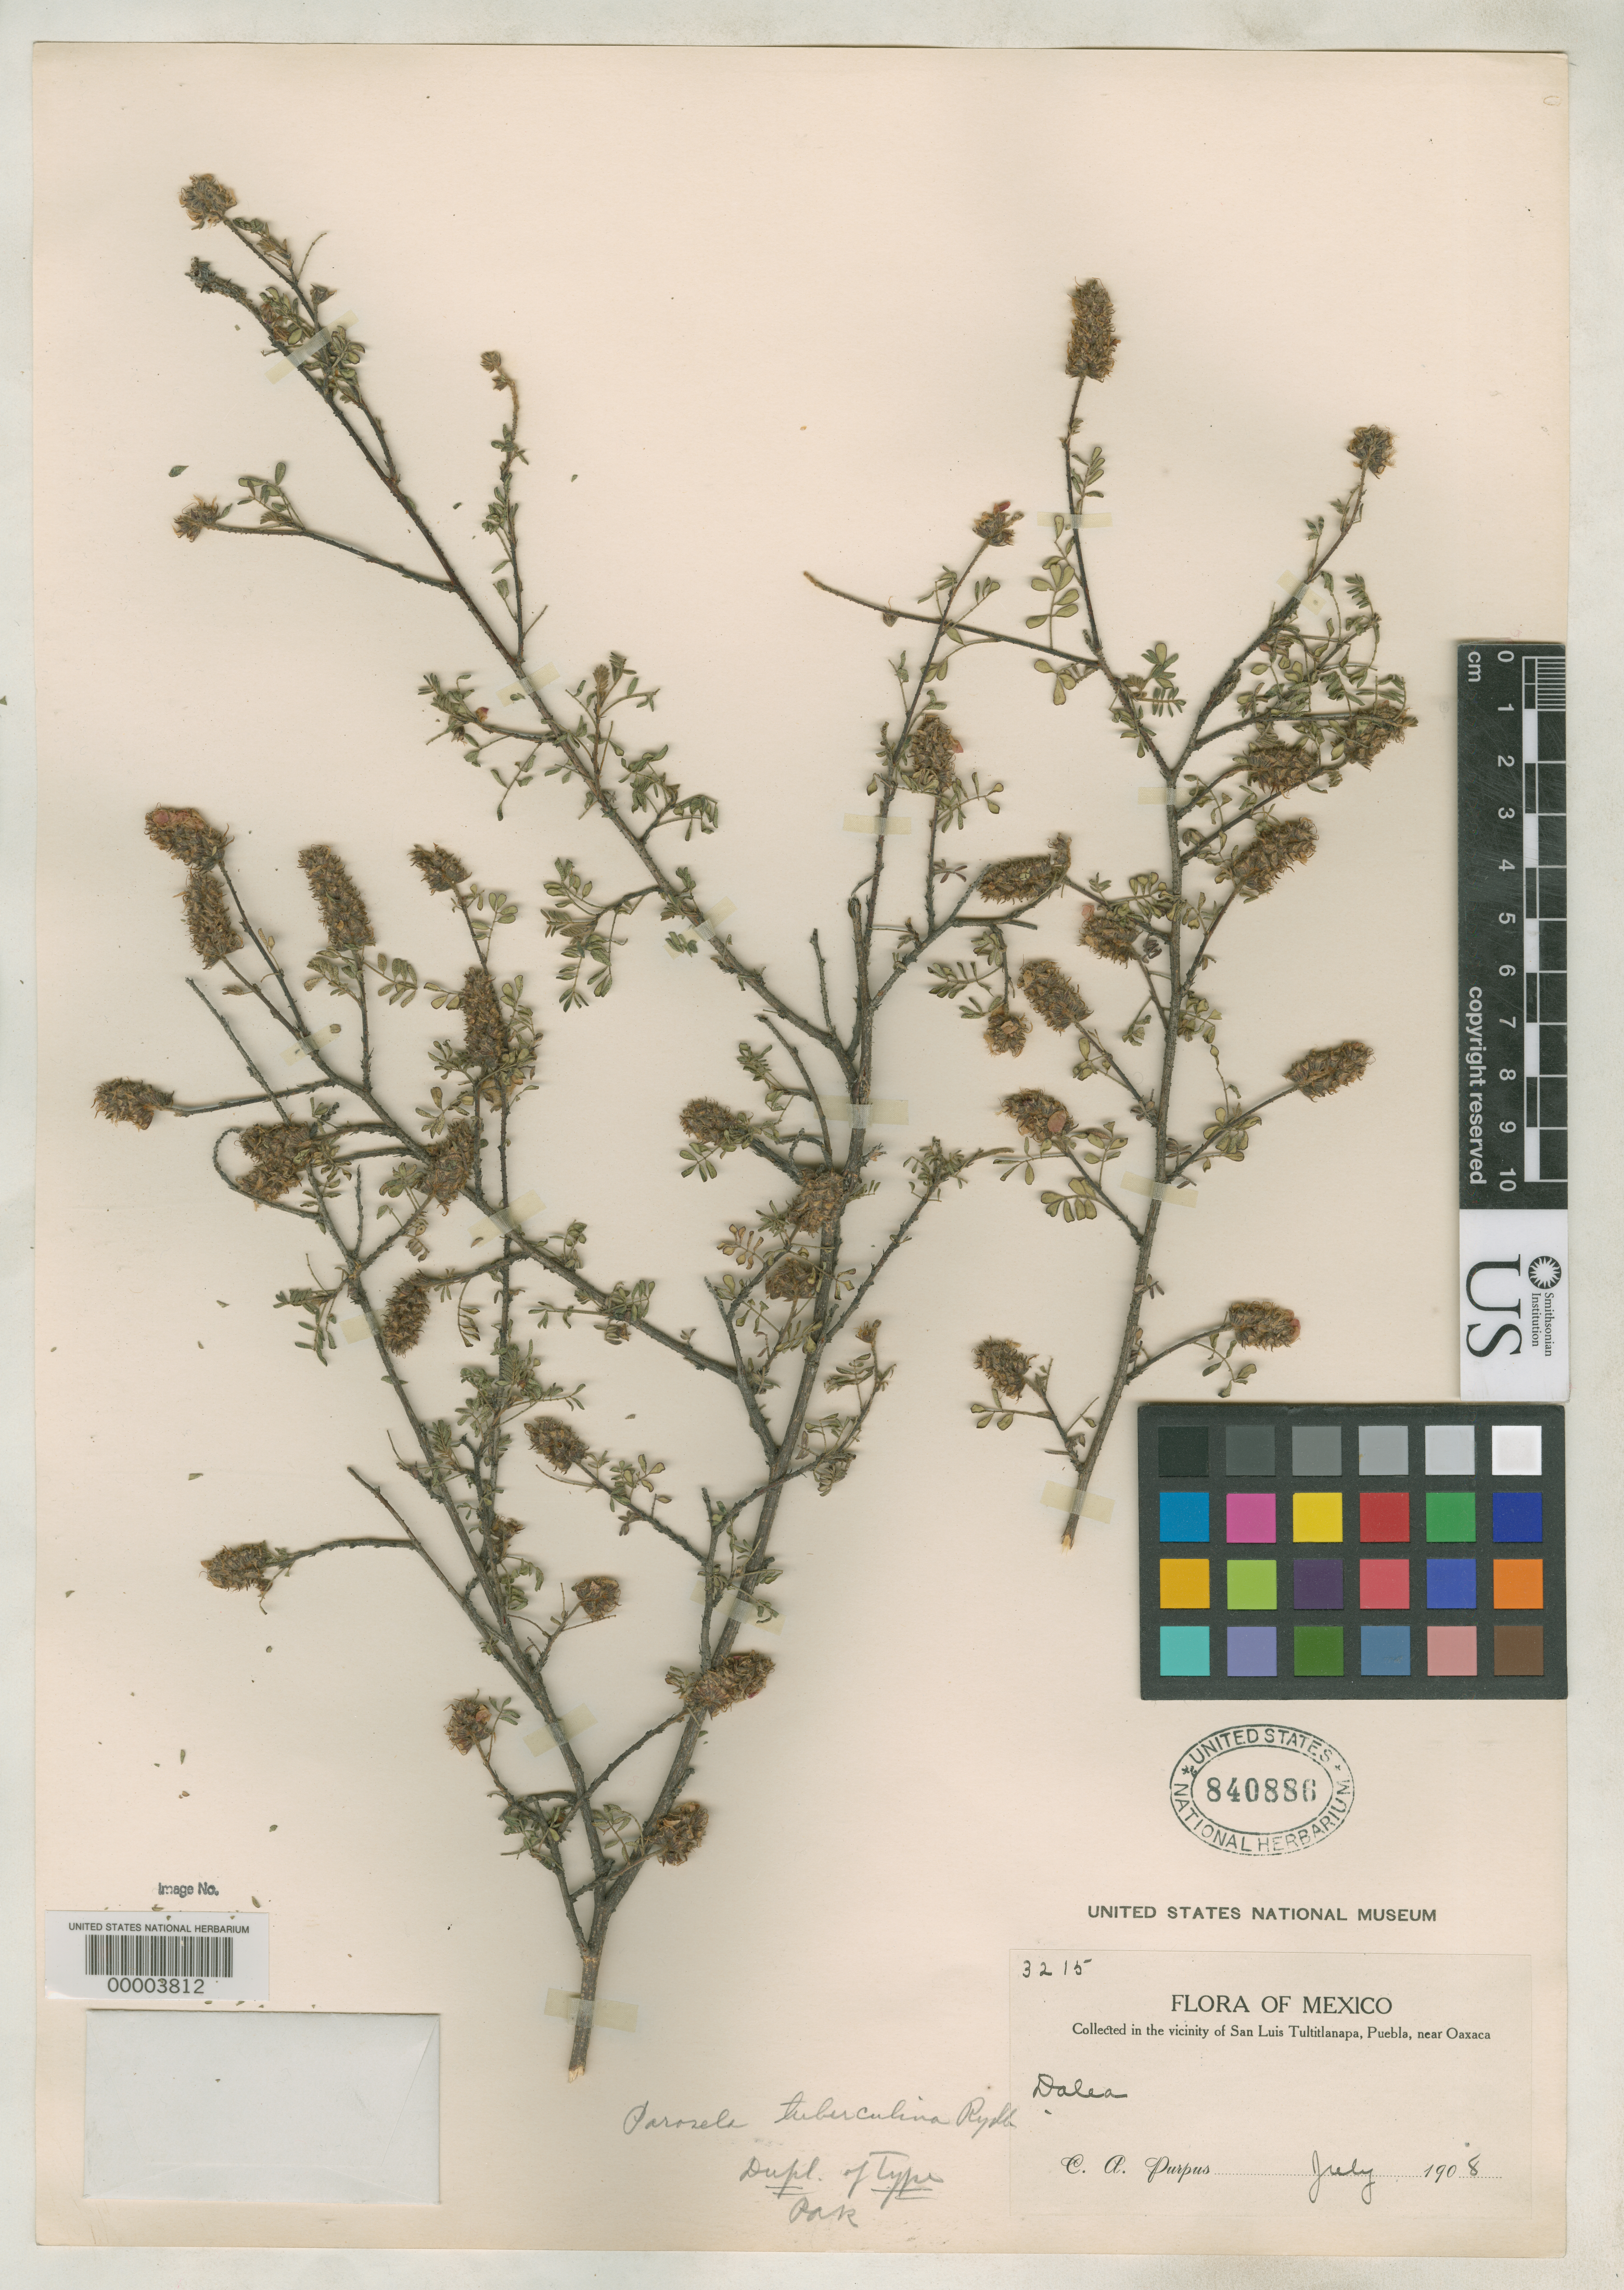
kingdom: Plantae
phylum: Tracheophyta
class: Magnoliopsida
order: Fabales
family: Fabaceae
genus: Parosela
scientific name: Parosela tuberculina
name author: Rydb.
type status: Isotype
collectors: C. A. Purpus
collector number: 3215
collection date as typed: Jul 1908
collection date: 1908-07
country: Mexico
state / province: Puebla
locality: San Luis Tultitlanapa vicinity.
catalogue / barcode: US 840886